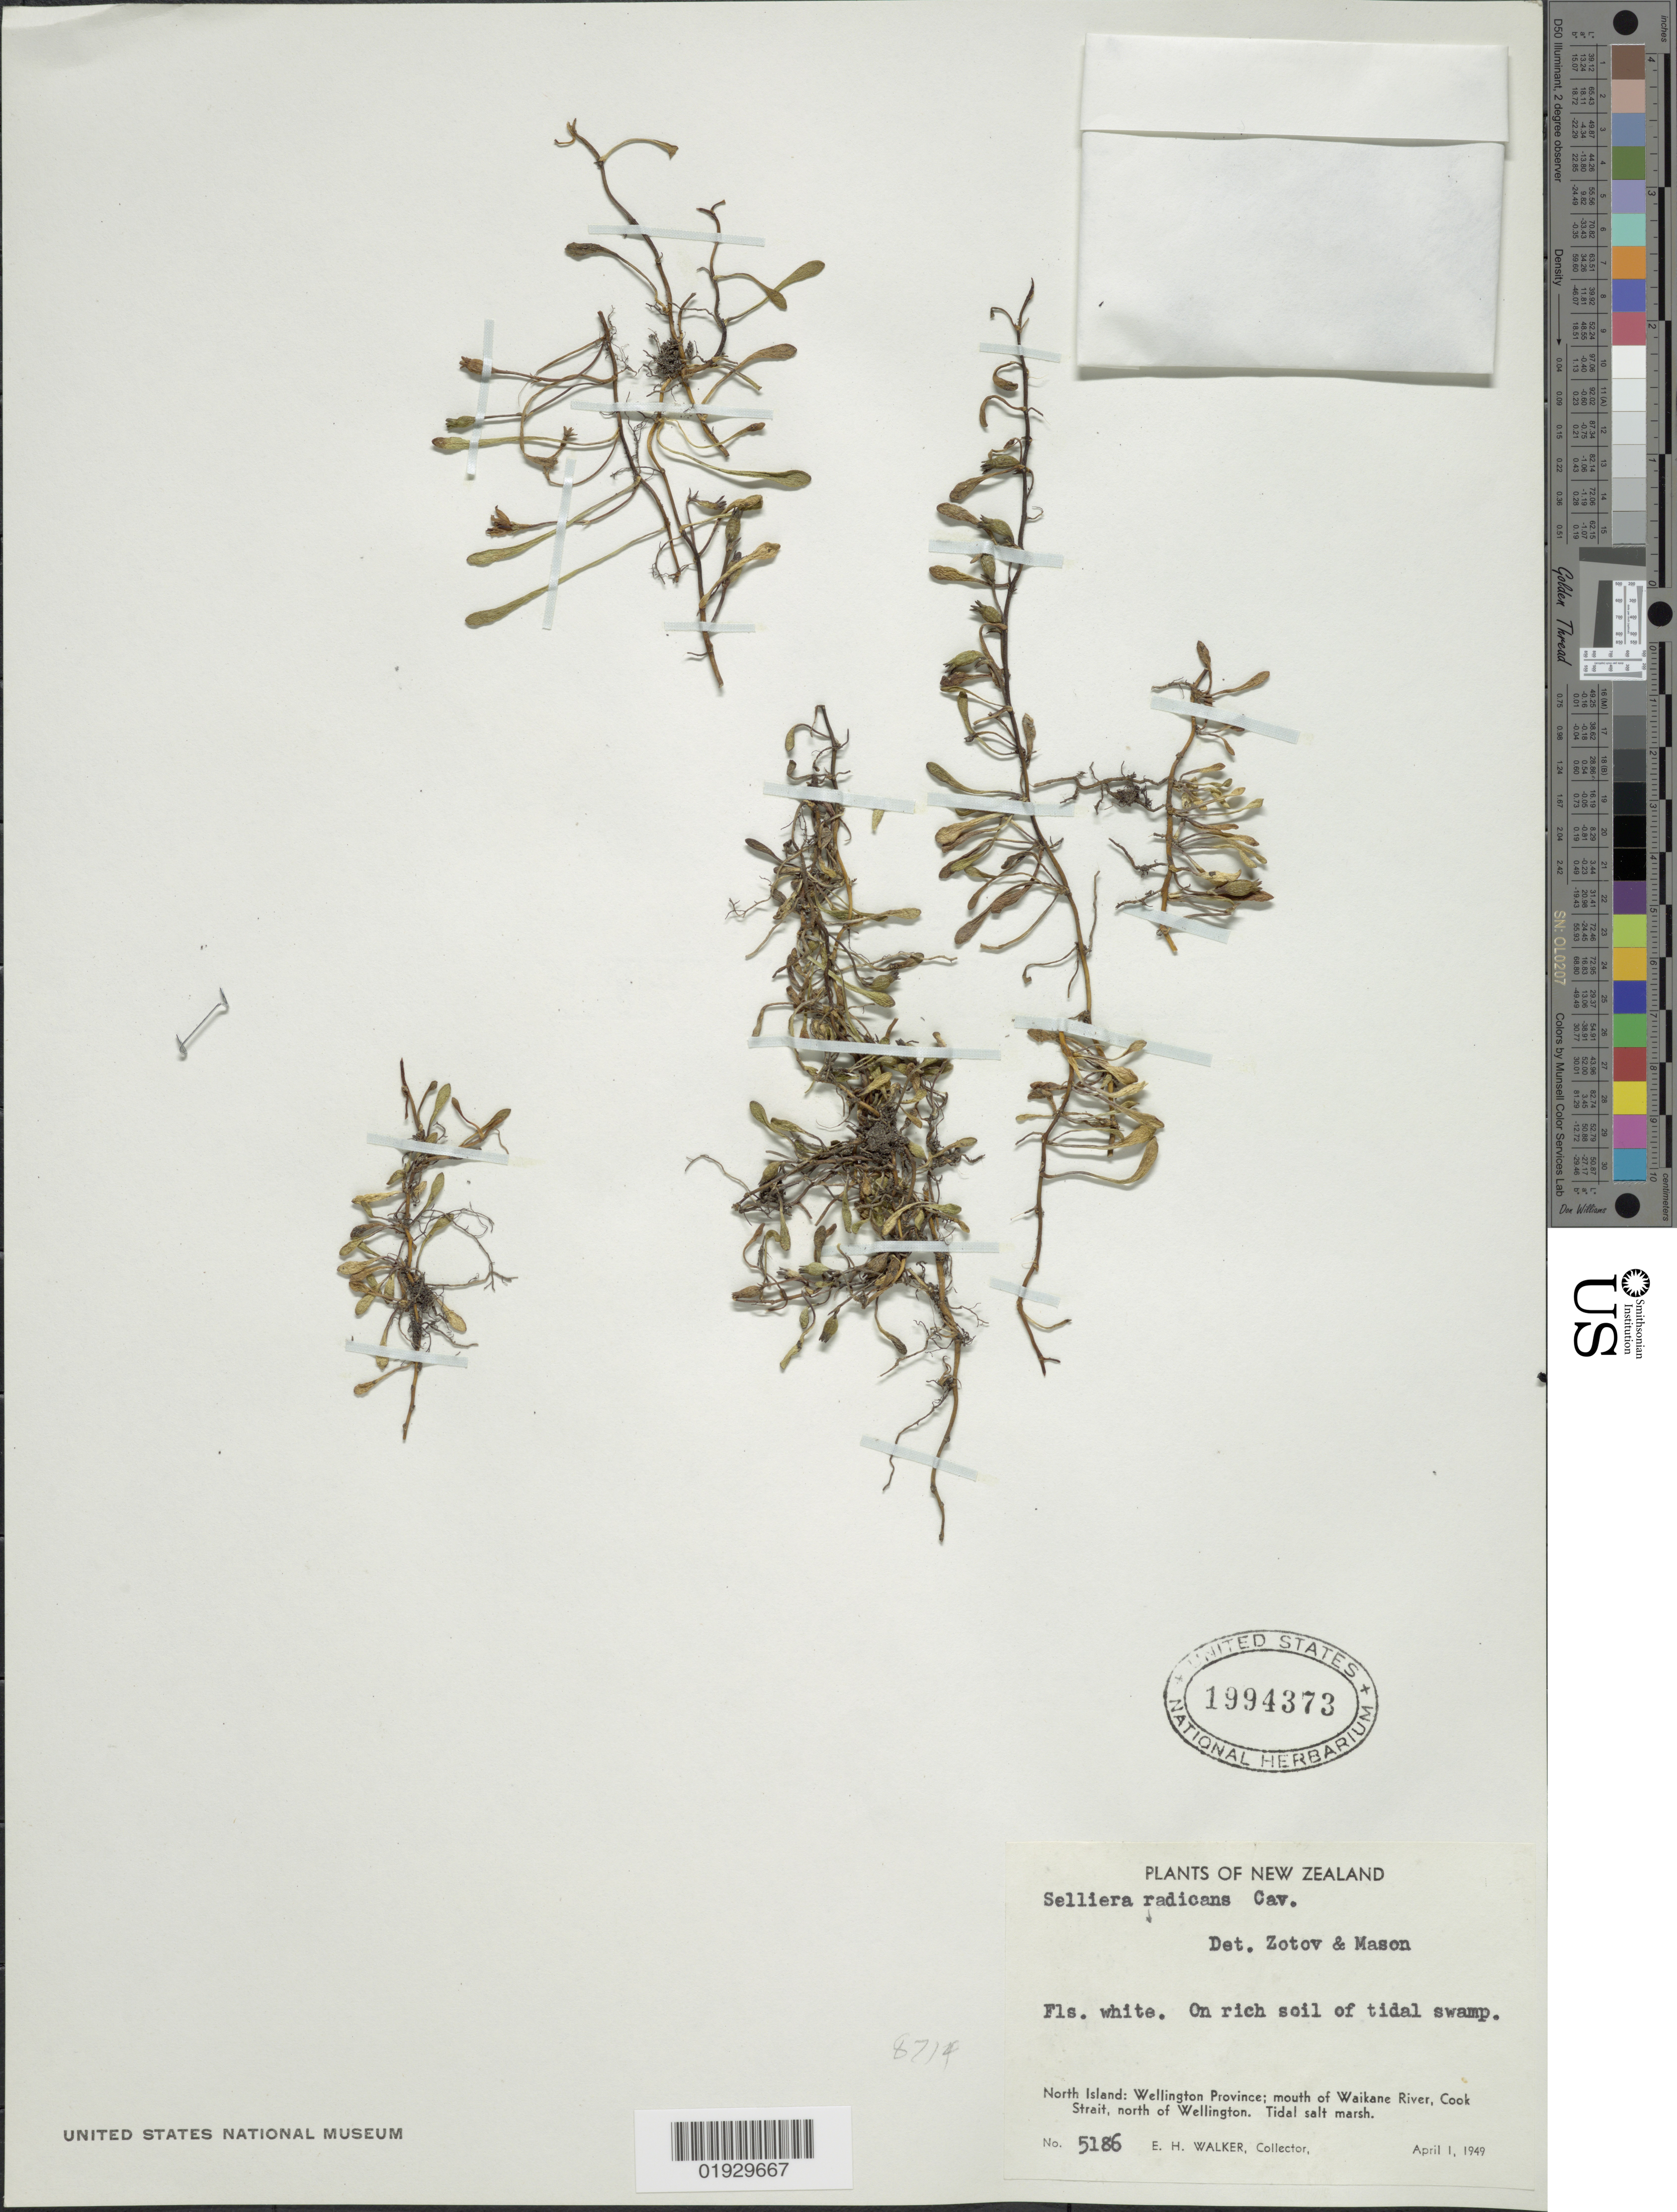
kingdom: Plantae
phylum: Tracheophyta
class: Magnoliopsida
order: Asterales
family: Goodeniaceae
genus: Selliera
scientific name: Selliera radicans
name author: Cav.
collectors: E. H. Walker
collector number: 5186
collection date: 1949-04-01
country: New Zealand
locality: North Island: Wellington Province; mouth of Waikane River, Cook Strait, north of Wellington.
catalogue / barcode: US 1994373